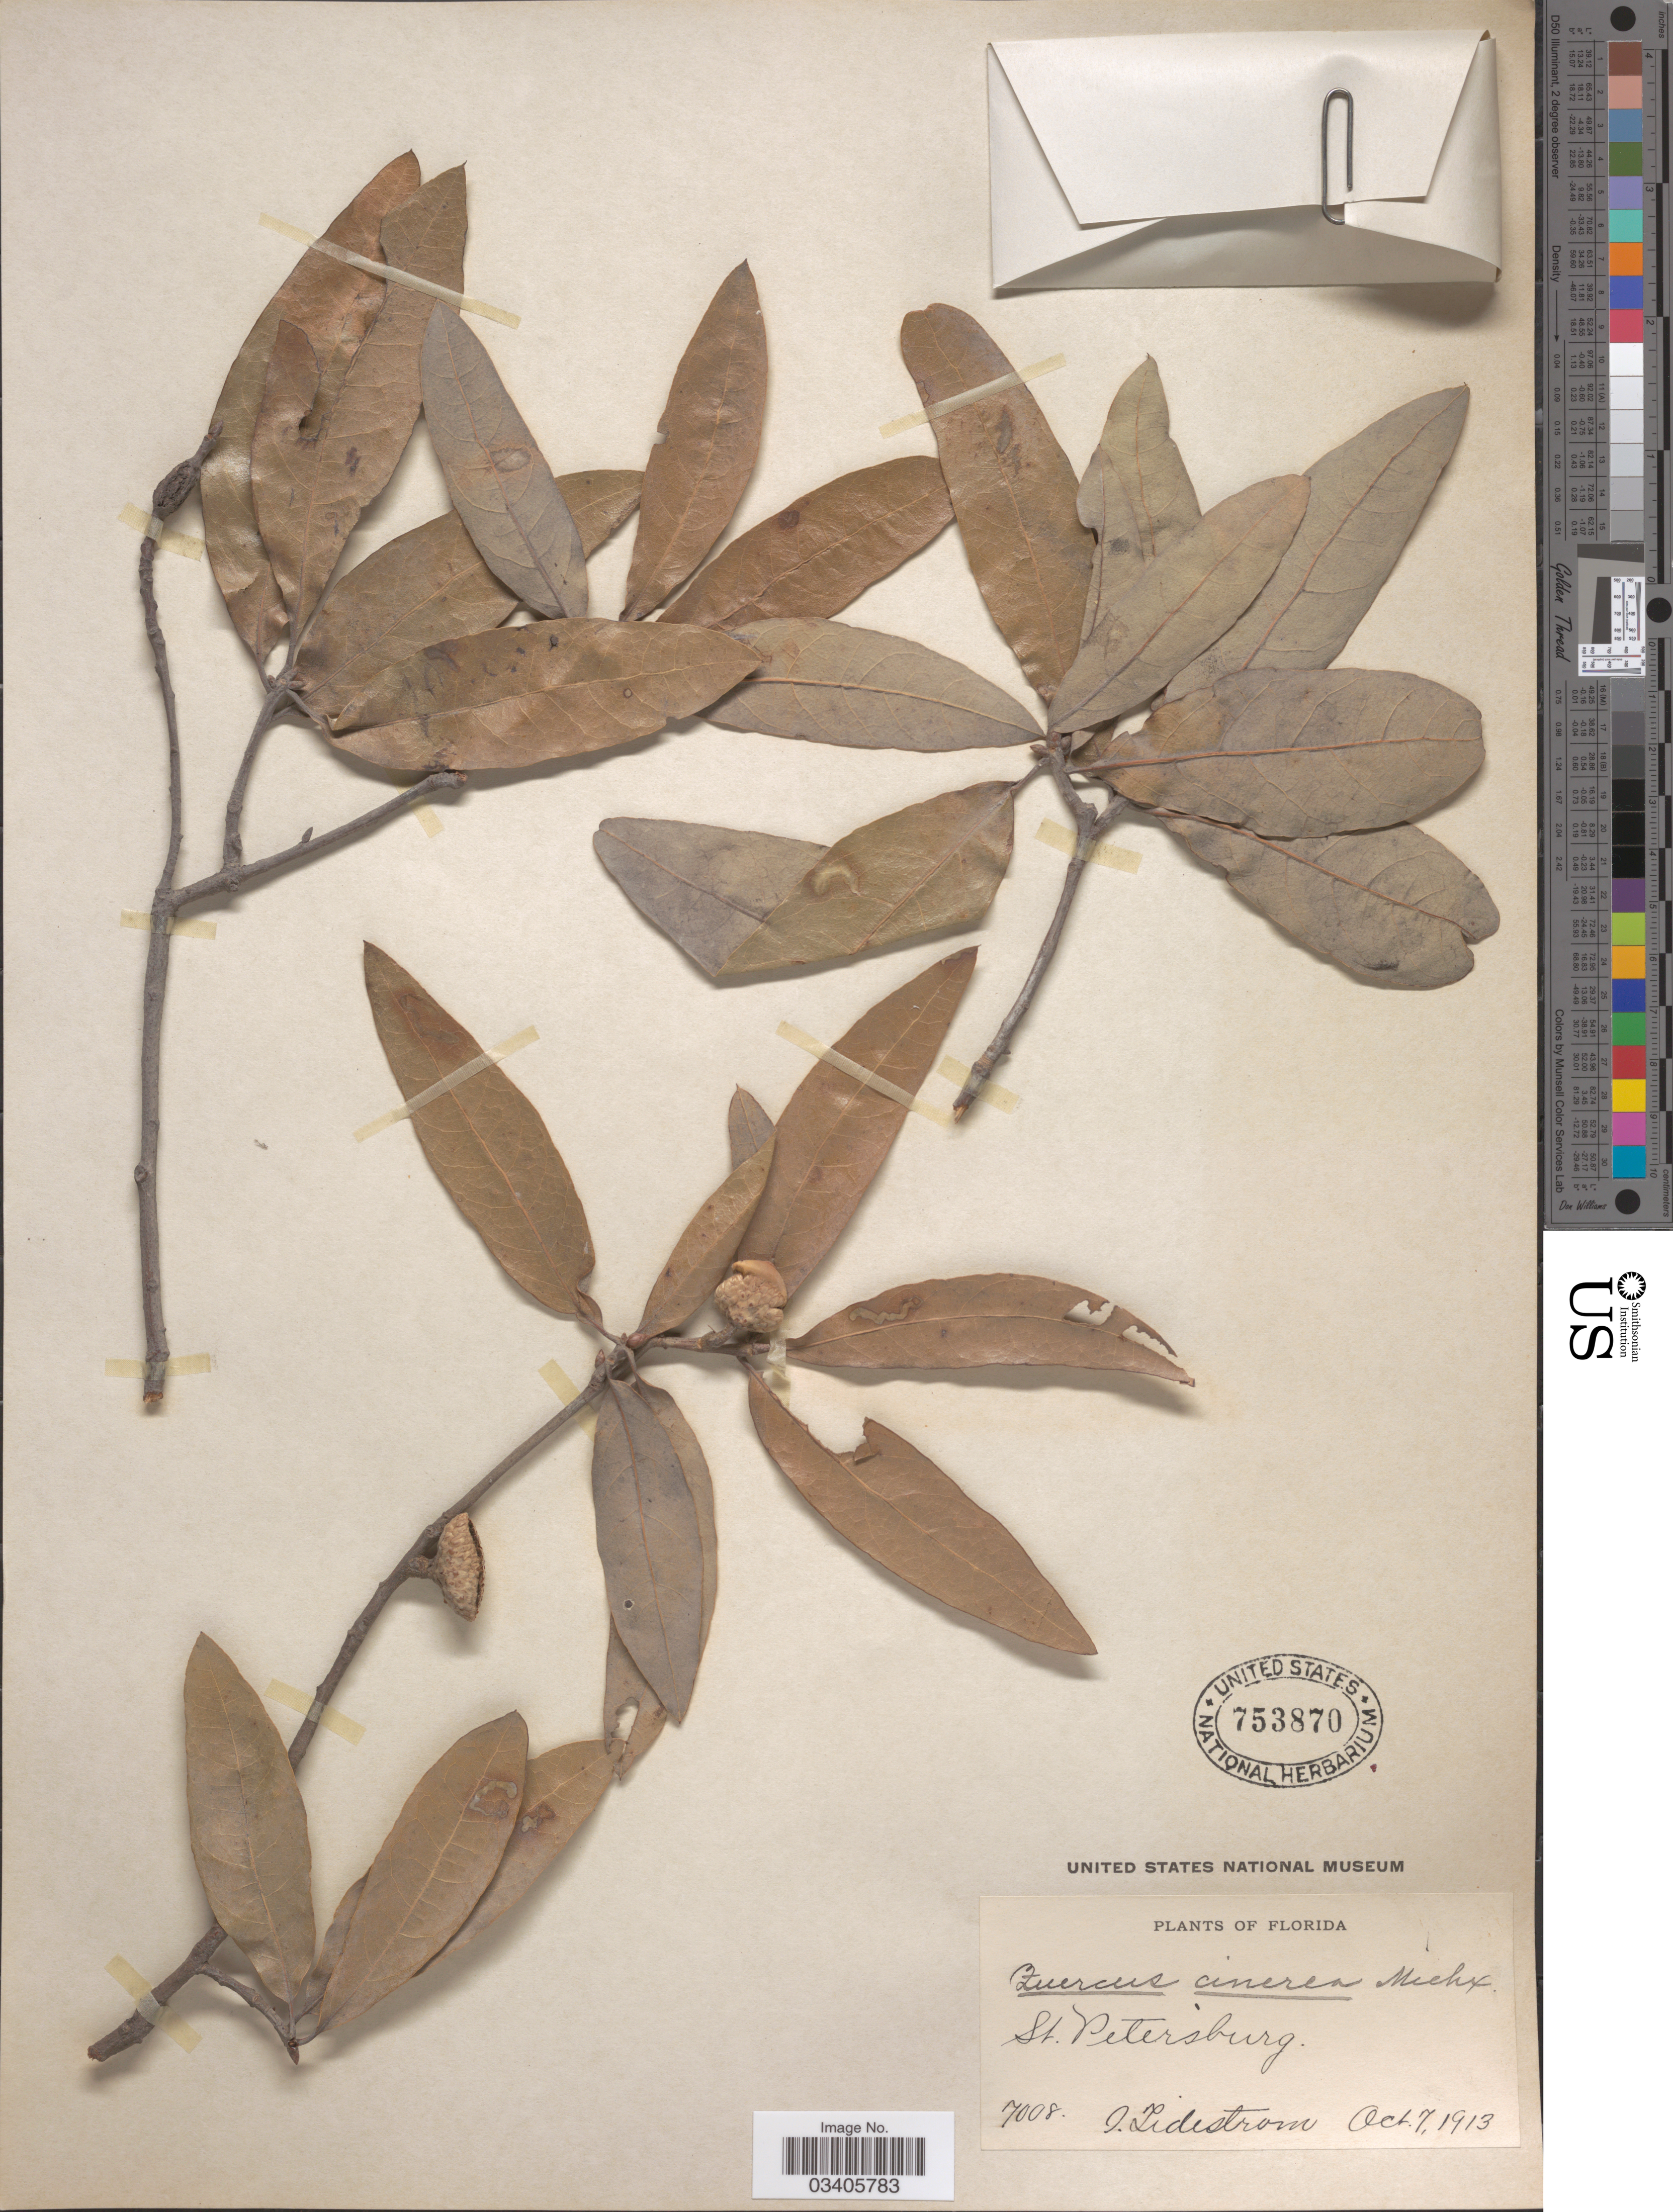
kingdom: Plantae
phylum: Tracheophyta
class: Magnoliopsida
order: Fagales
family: Fagaceae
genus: Quercus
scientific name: Quercus incana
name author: W. Bartram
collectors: I. F. Tidestrom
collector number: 7008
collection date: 1913-10-07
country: United States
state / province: Florida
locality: St. Petersburg.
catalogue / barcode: US 753870